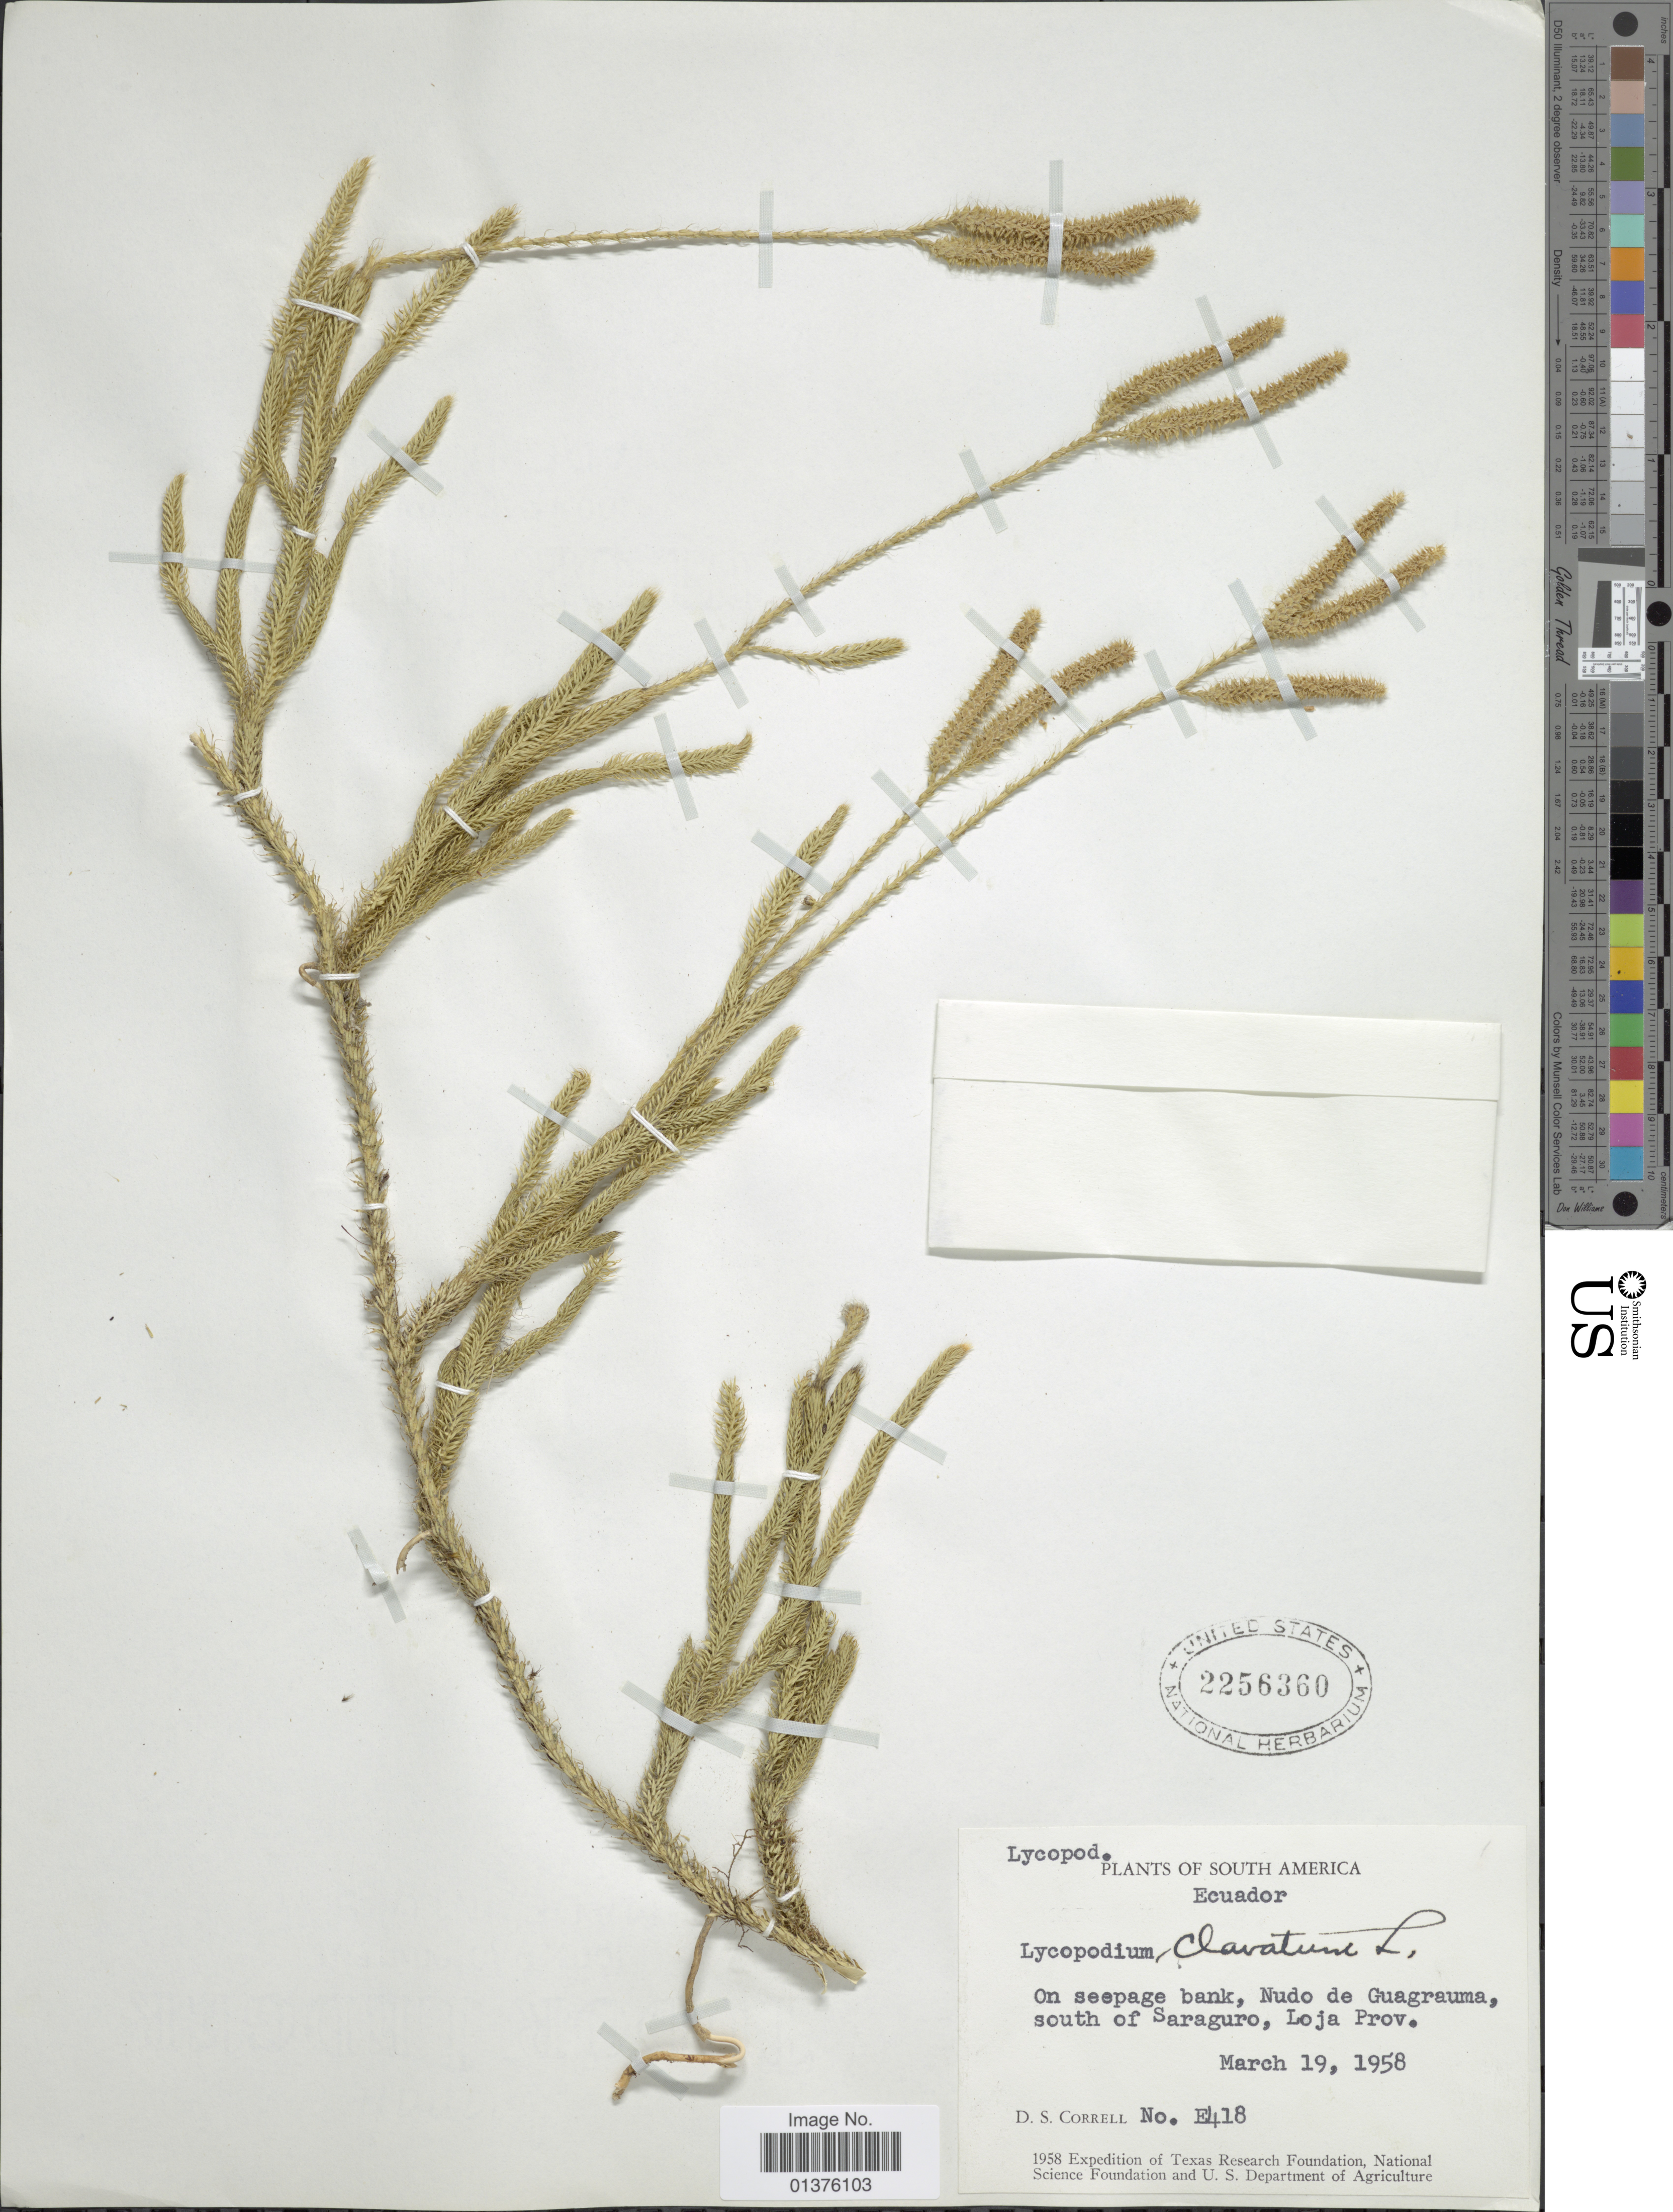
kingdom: Plantae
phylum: Tracheophyta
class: Lycopodiopsida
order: Lycopodiales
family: Lycopodiaceae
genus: Lycopodium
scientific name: Lycopodium clavatum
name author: L.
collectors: D. S. Correll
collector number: E418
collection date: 1958-03-19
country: Ecuador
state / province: Loja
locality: On seepage bank, Nudo de Guagrauma, south of Saraguro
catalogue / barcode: US 2256360